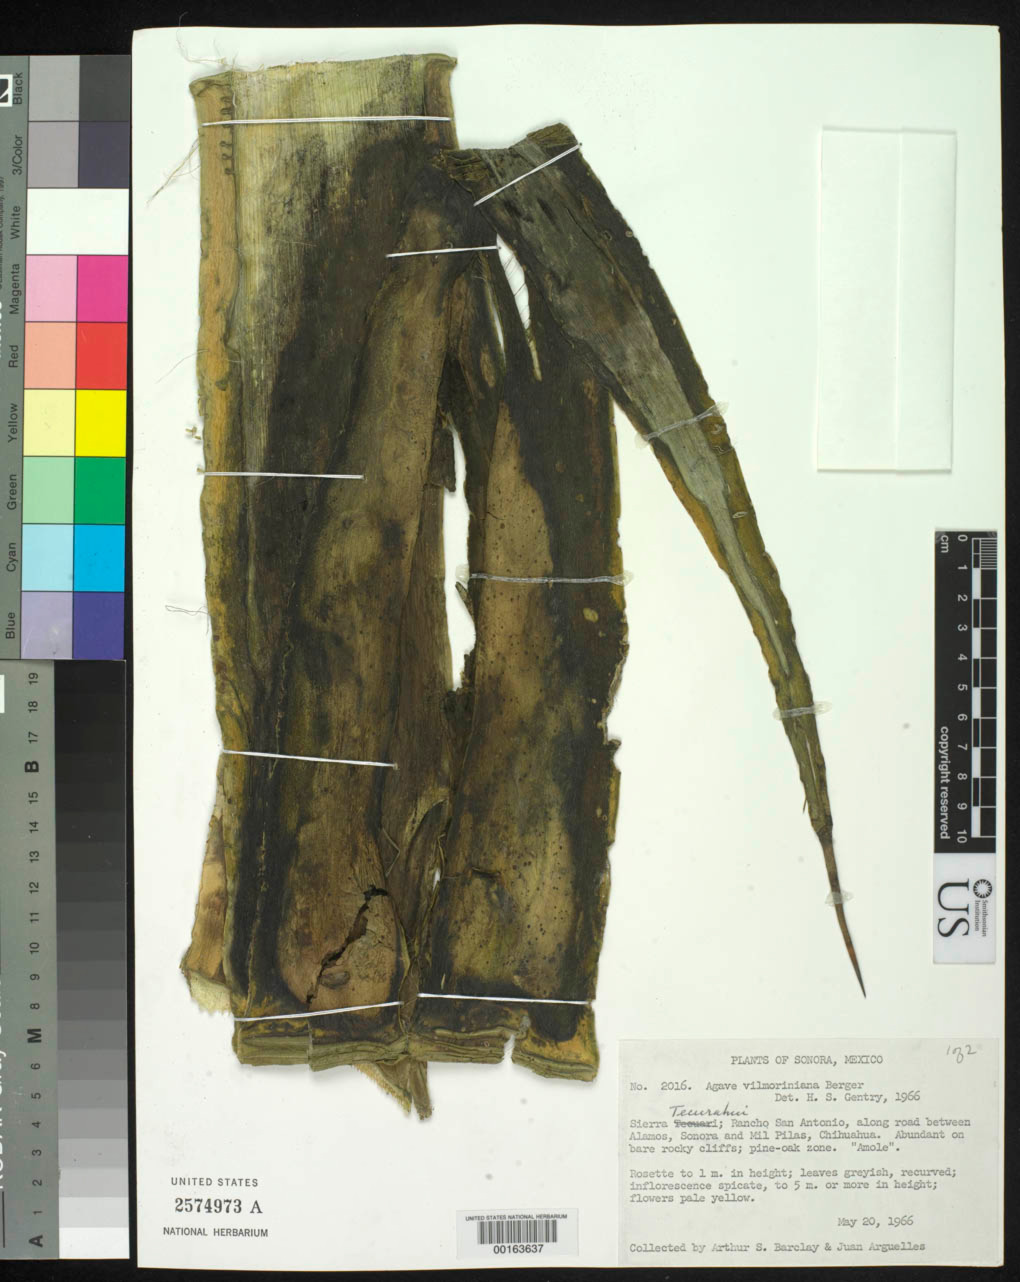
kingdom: Plantae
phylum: Tracheophyta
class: Liliopsida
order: Asparagales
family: Asparagaceae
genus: Agave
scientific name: Agave vilmoriniana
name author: A. Berger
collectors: A. S. Barclay & J. Arguelles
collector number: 2016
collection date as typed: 20 May 1966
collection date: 1966-05-20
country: Mexico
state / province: Sonora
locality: Sierra tecurahui; rancho San Antonio, along road between Alamos, sonora and mil pilas, Chihuahua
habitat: Abundant on bare rocky cliffs; pine-oak zone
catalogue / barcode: US 2574973A